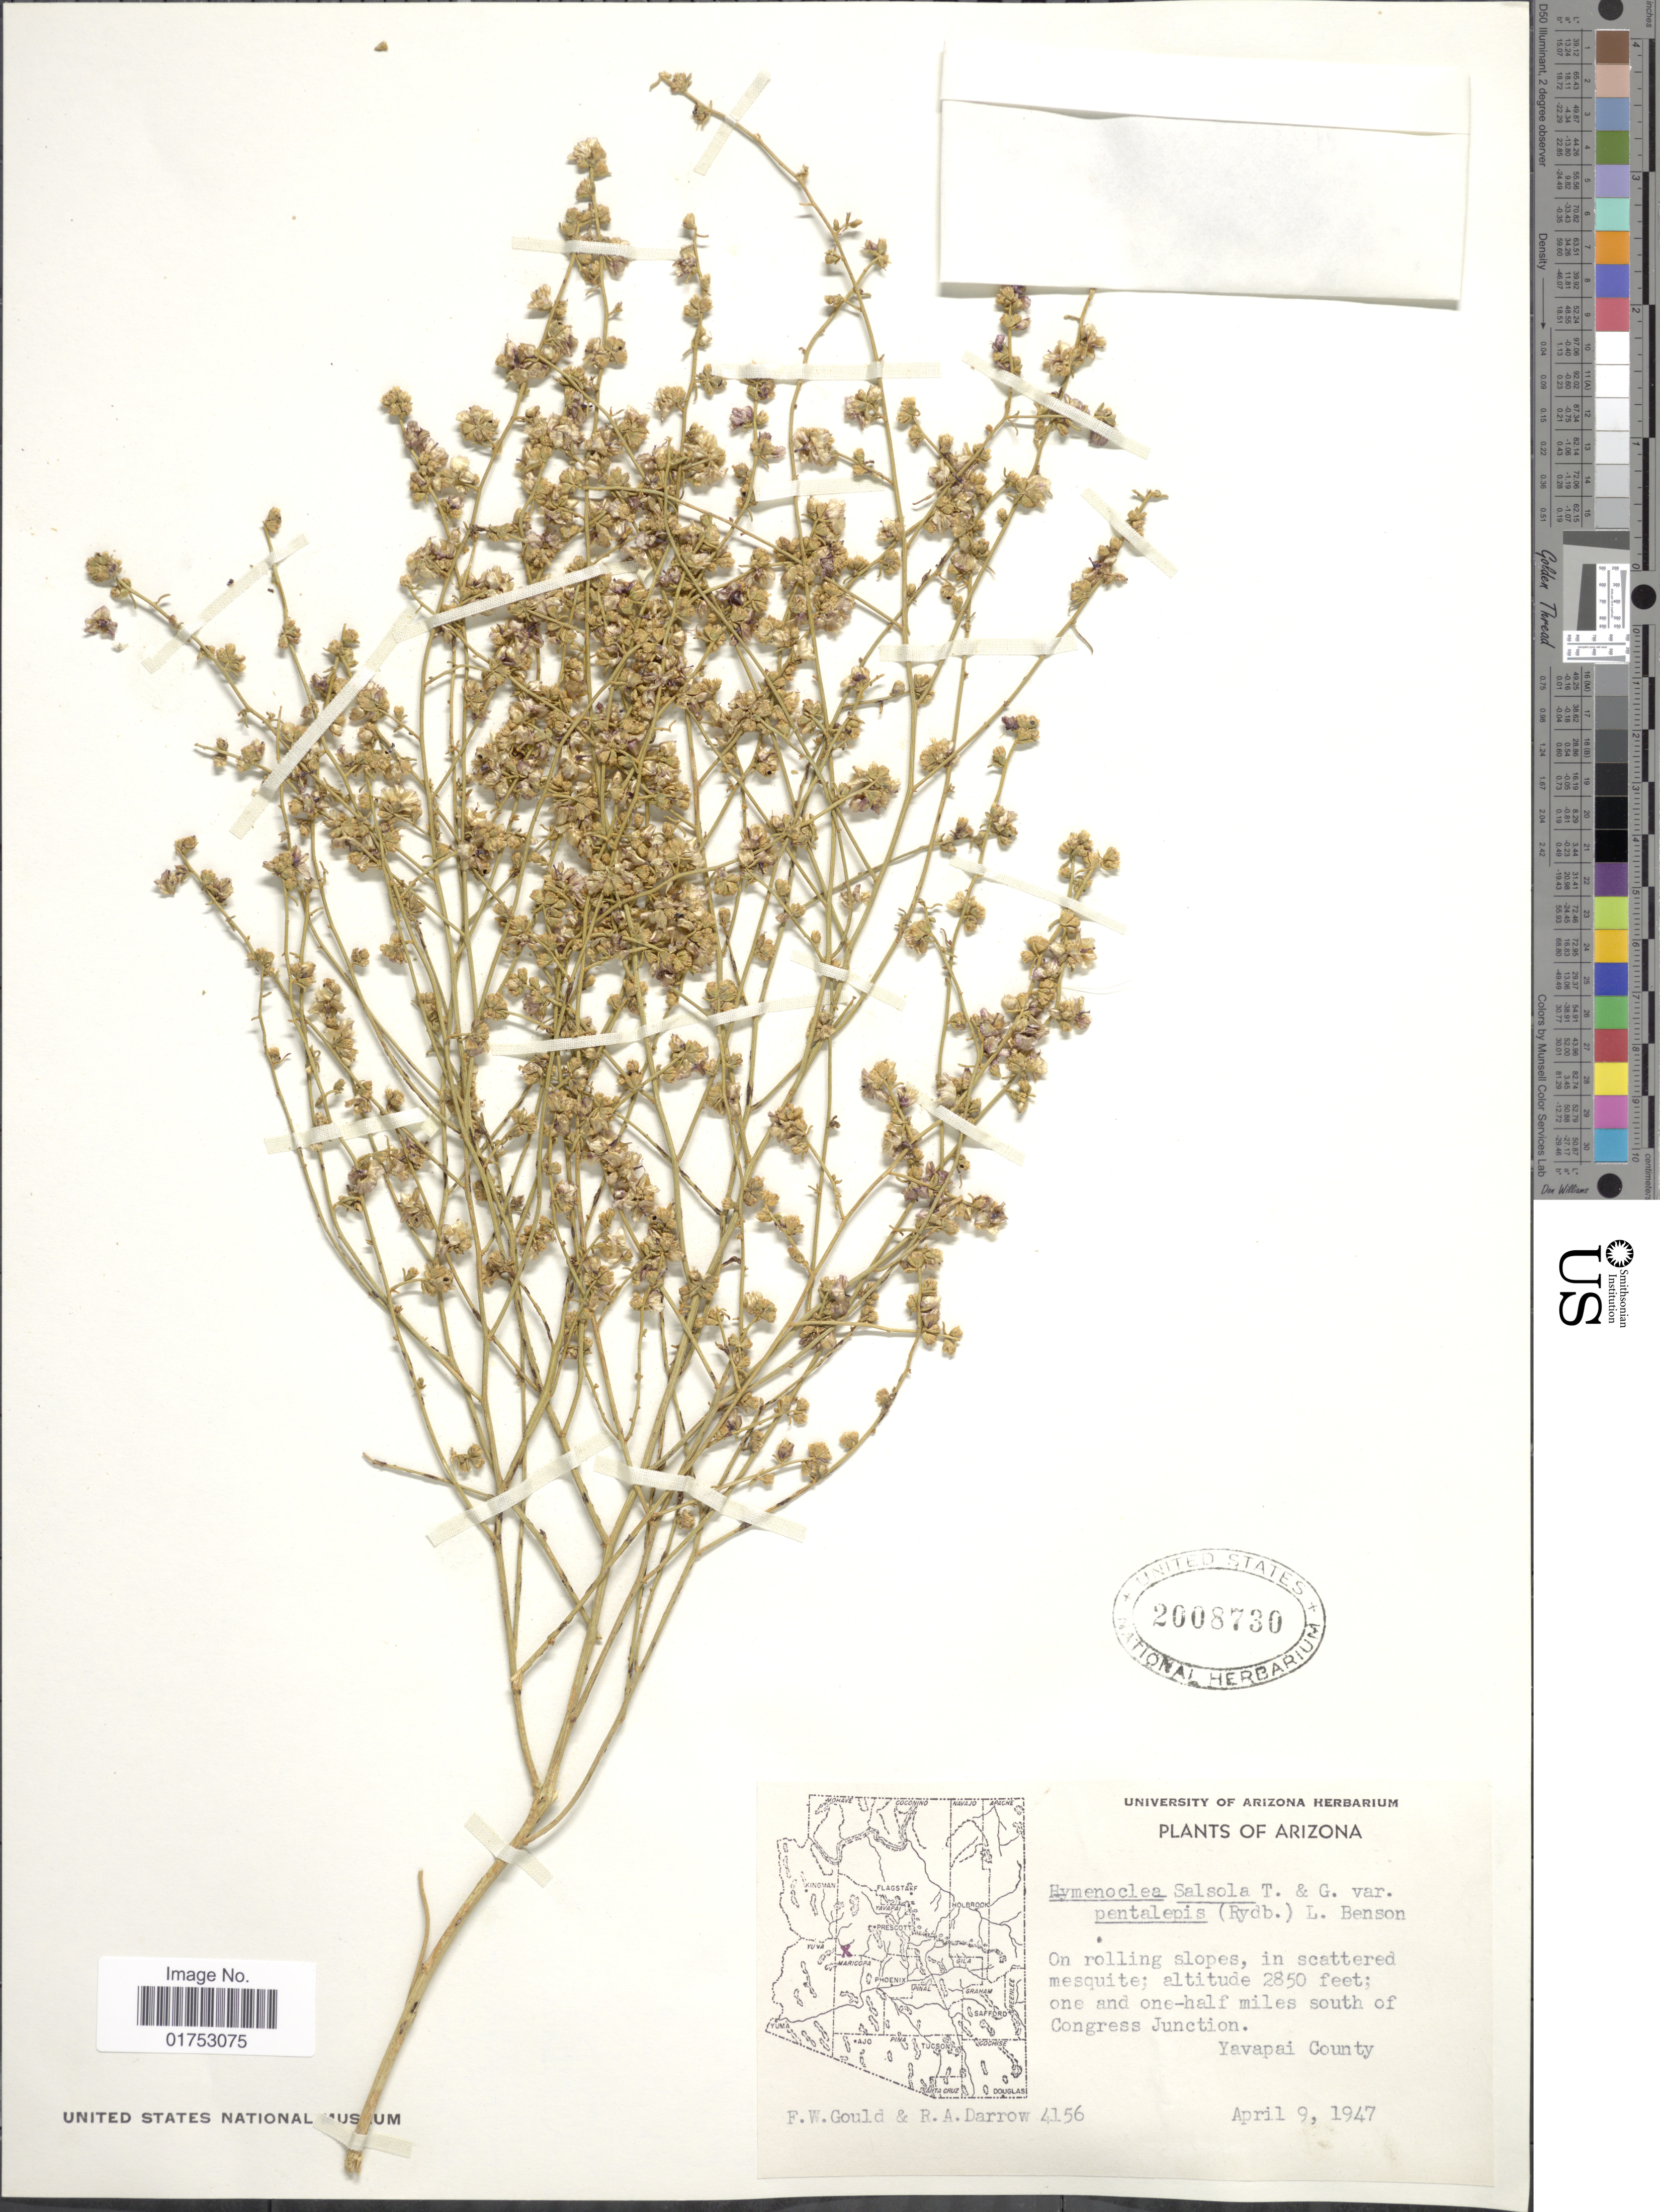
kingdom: Plantae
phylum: Tracheophyta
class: Magnoliopsida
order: Asterales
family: Asteraceae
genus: Hymenoclea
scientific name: Hymenoclea pentalepis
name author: Torr.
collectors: F. W. Gould & R. A. Darrow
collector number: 4156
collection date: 1947-04-09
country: United States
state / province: Arizona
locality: One and one-half miles south of Congress Junction, Yavapai County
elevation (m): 869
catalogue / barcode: US 2008730